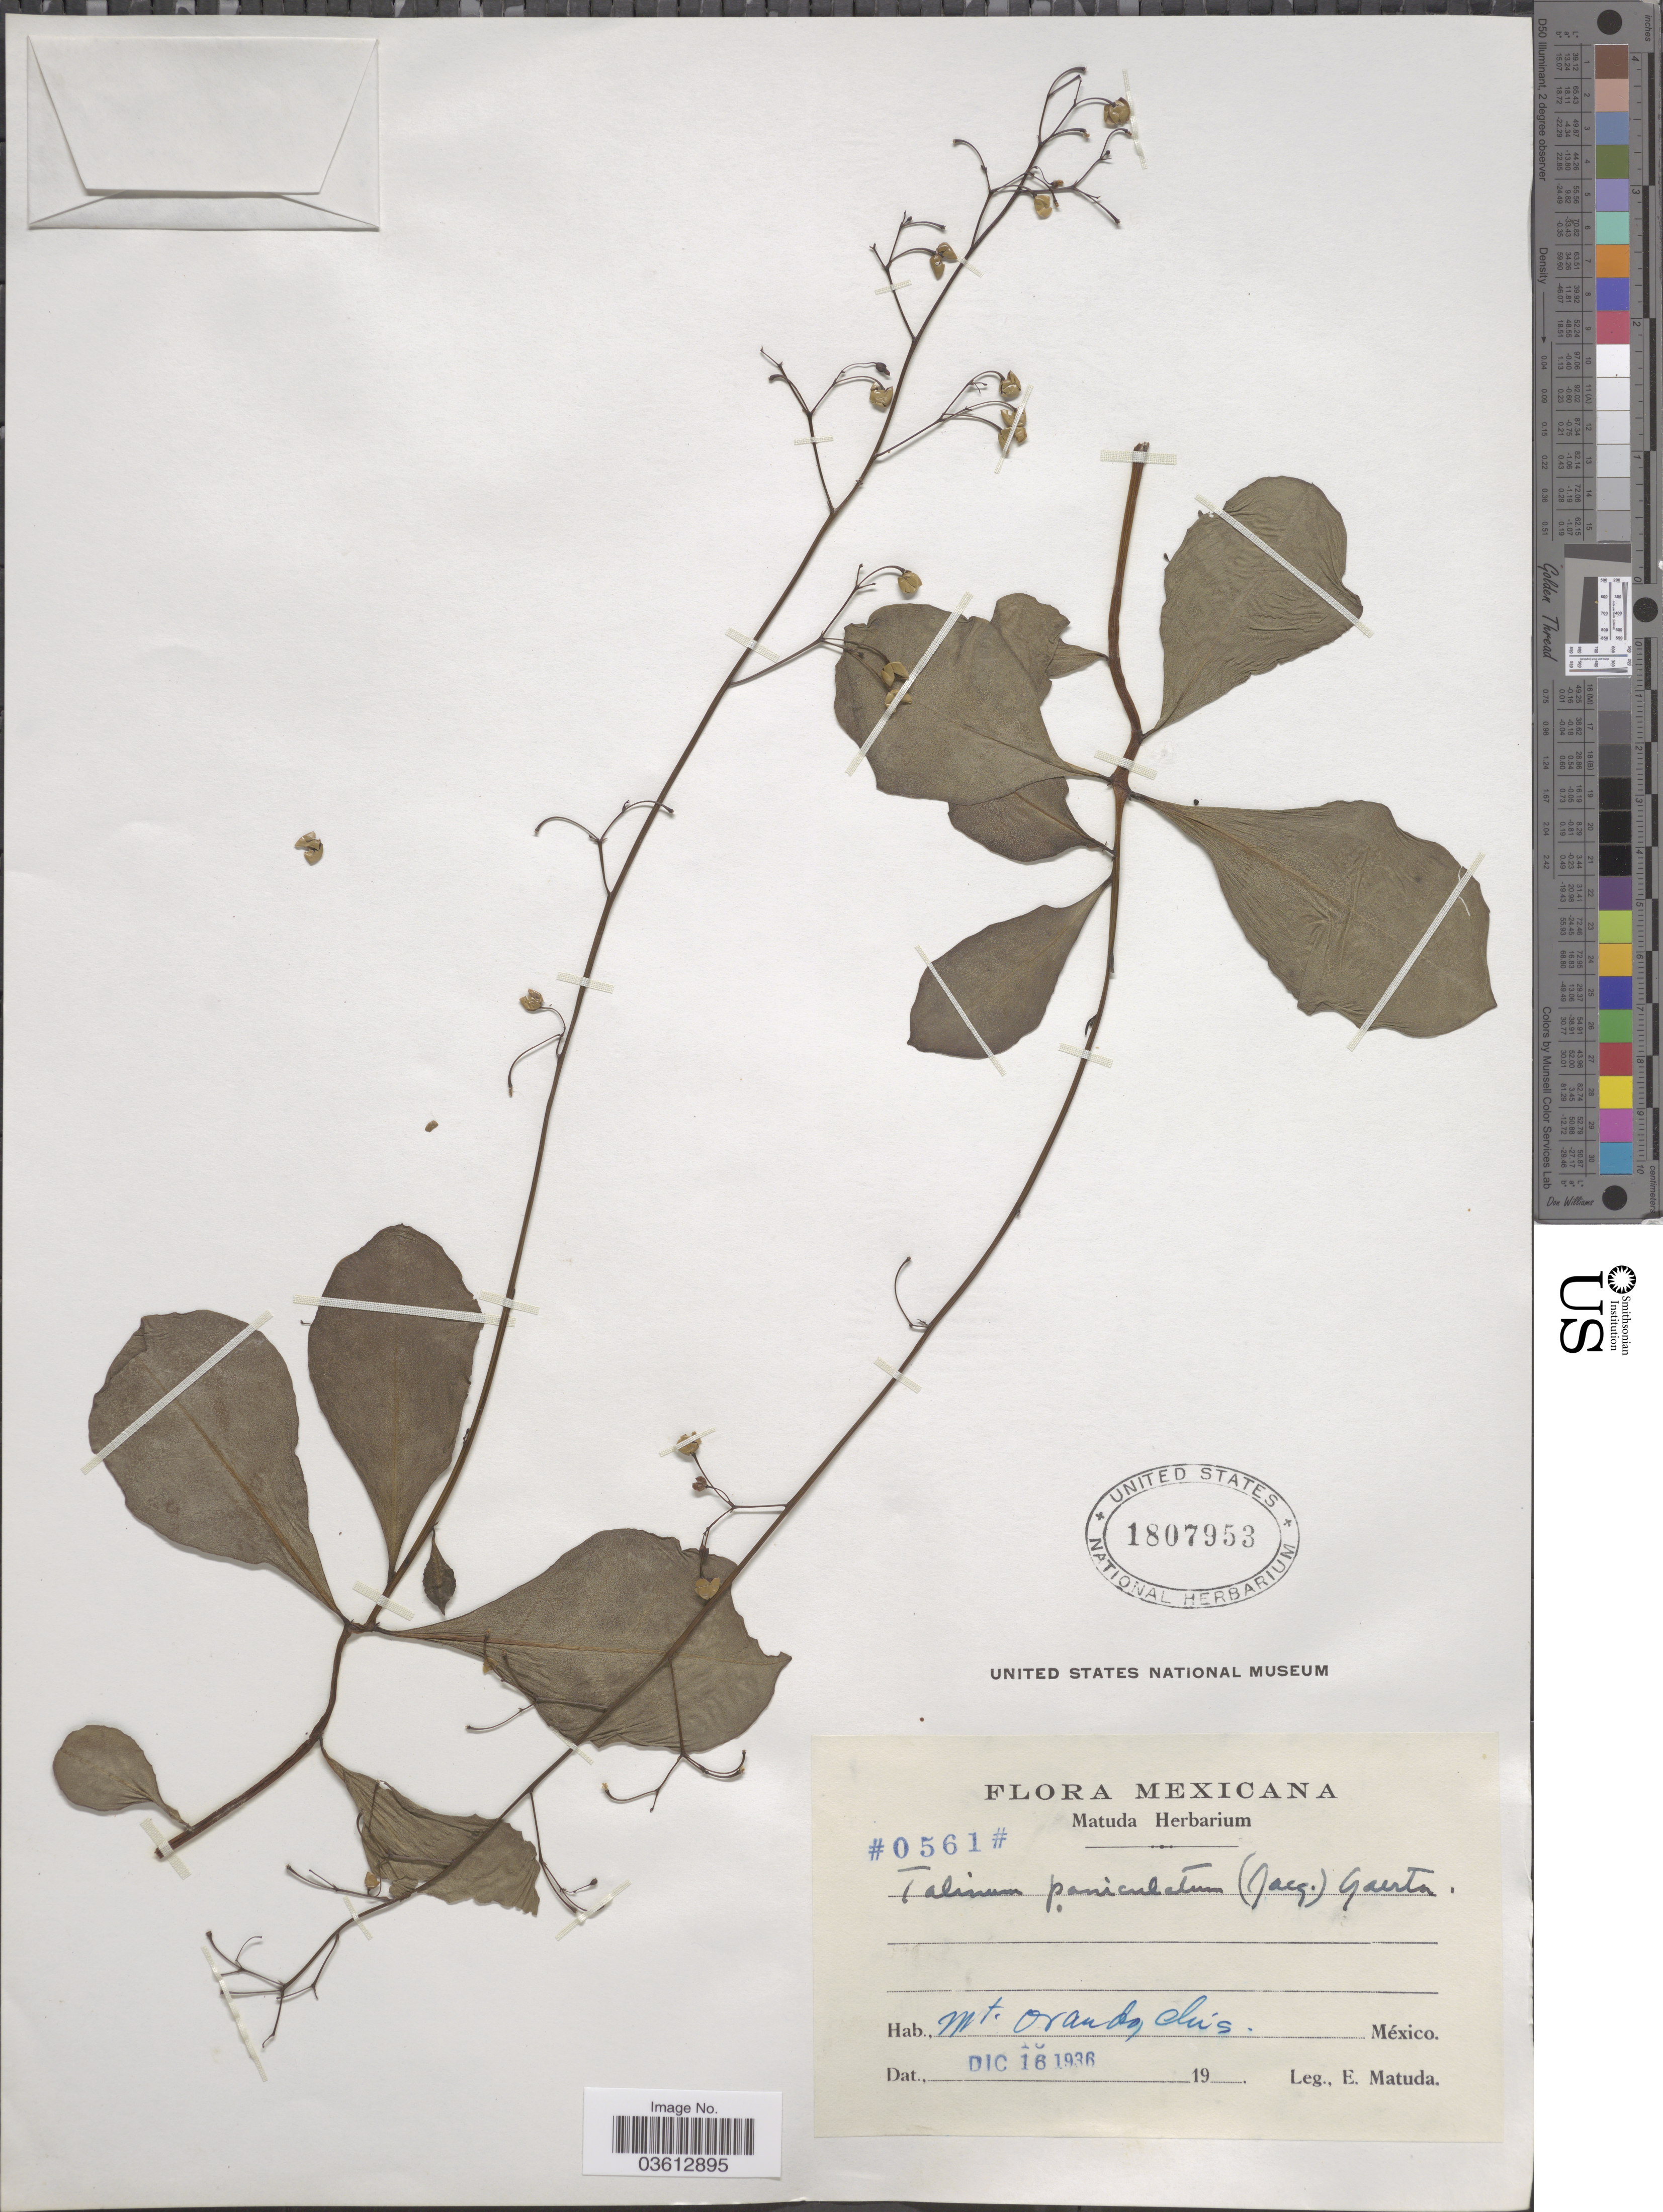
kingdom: Plantae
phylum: Tracheophyta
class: Magnoliopsida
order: Caryophyllales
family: Talinaceae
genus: Talinum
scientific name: Talinum paniculatum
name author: (Jacq.) Gaertn.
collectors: E. Matuda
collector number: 0561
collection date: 1936-12-16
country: Mexico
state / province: Chiapas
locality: Mt. Ovando.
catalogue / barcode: US 1807953